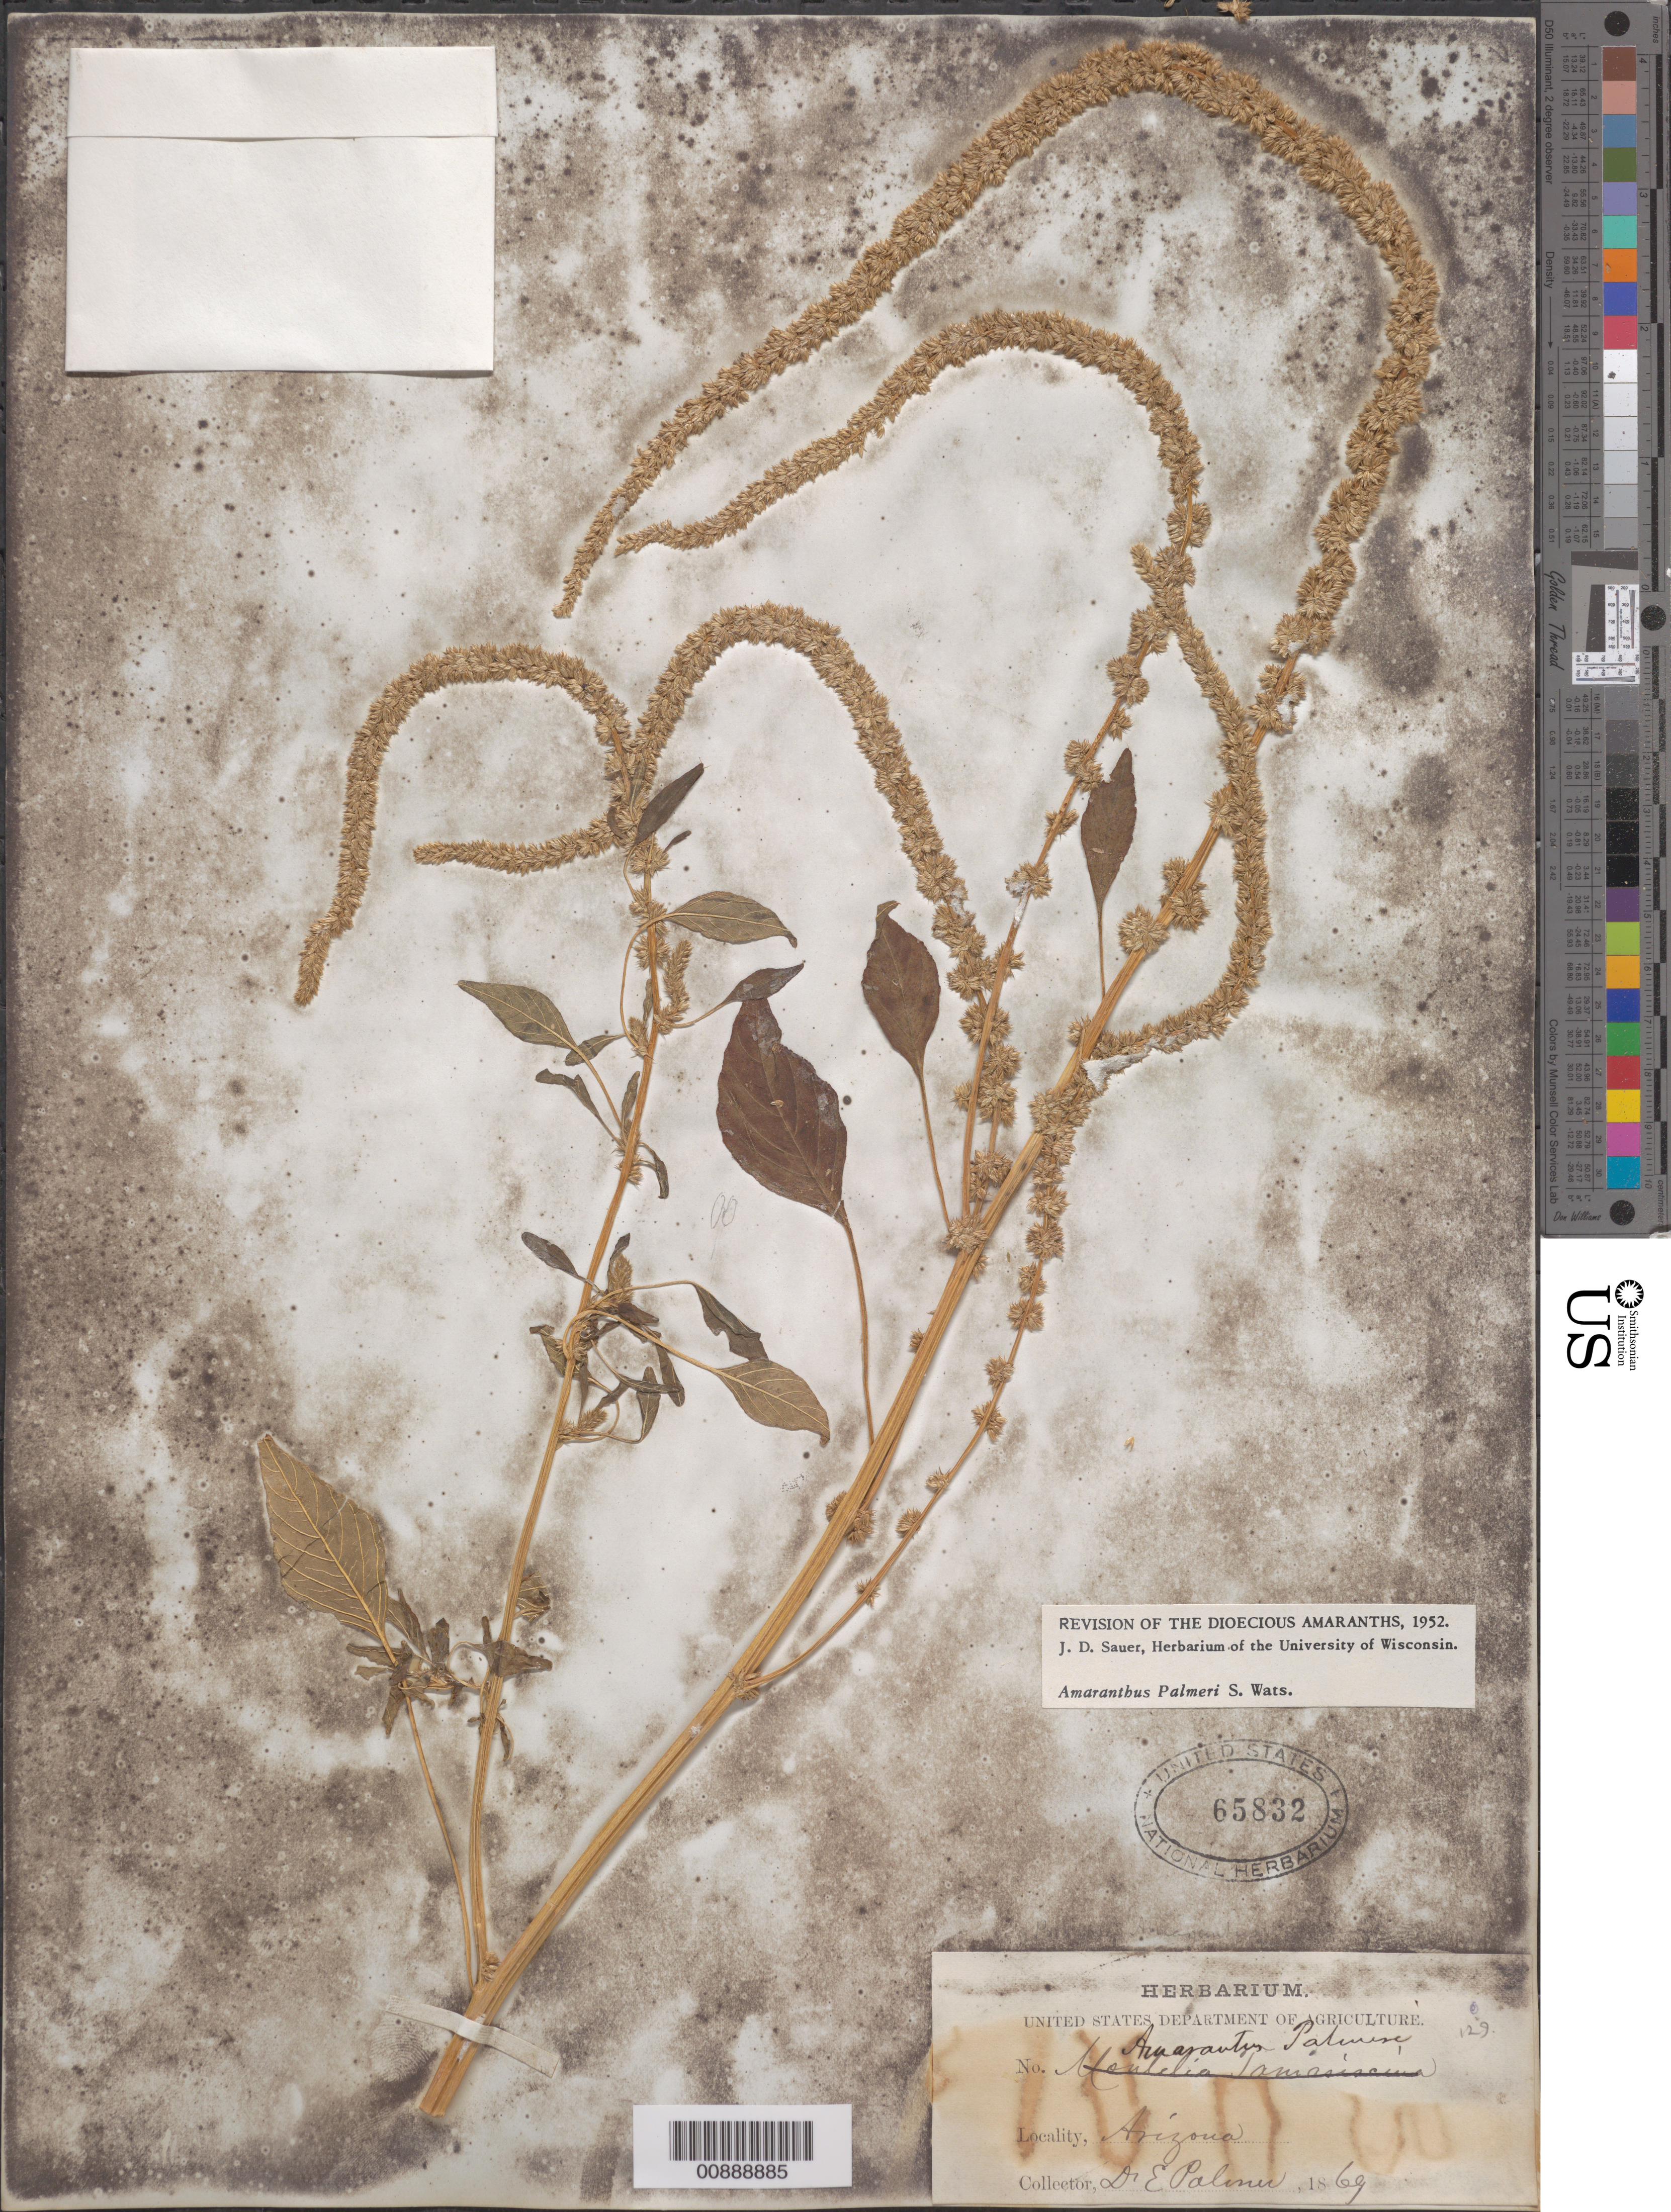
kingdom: Plantae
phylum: Tracheophyta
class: Magnoliopsida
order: Caryophyllales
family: Amaranthaceae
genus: Amaranthus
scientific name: Amaranthus palmeri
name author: S. Watson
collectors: E. Palmer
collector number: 129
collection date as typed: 1869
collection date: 1869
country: United States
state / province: Arizona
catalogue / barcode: US 65832